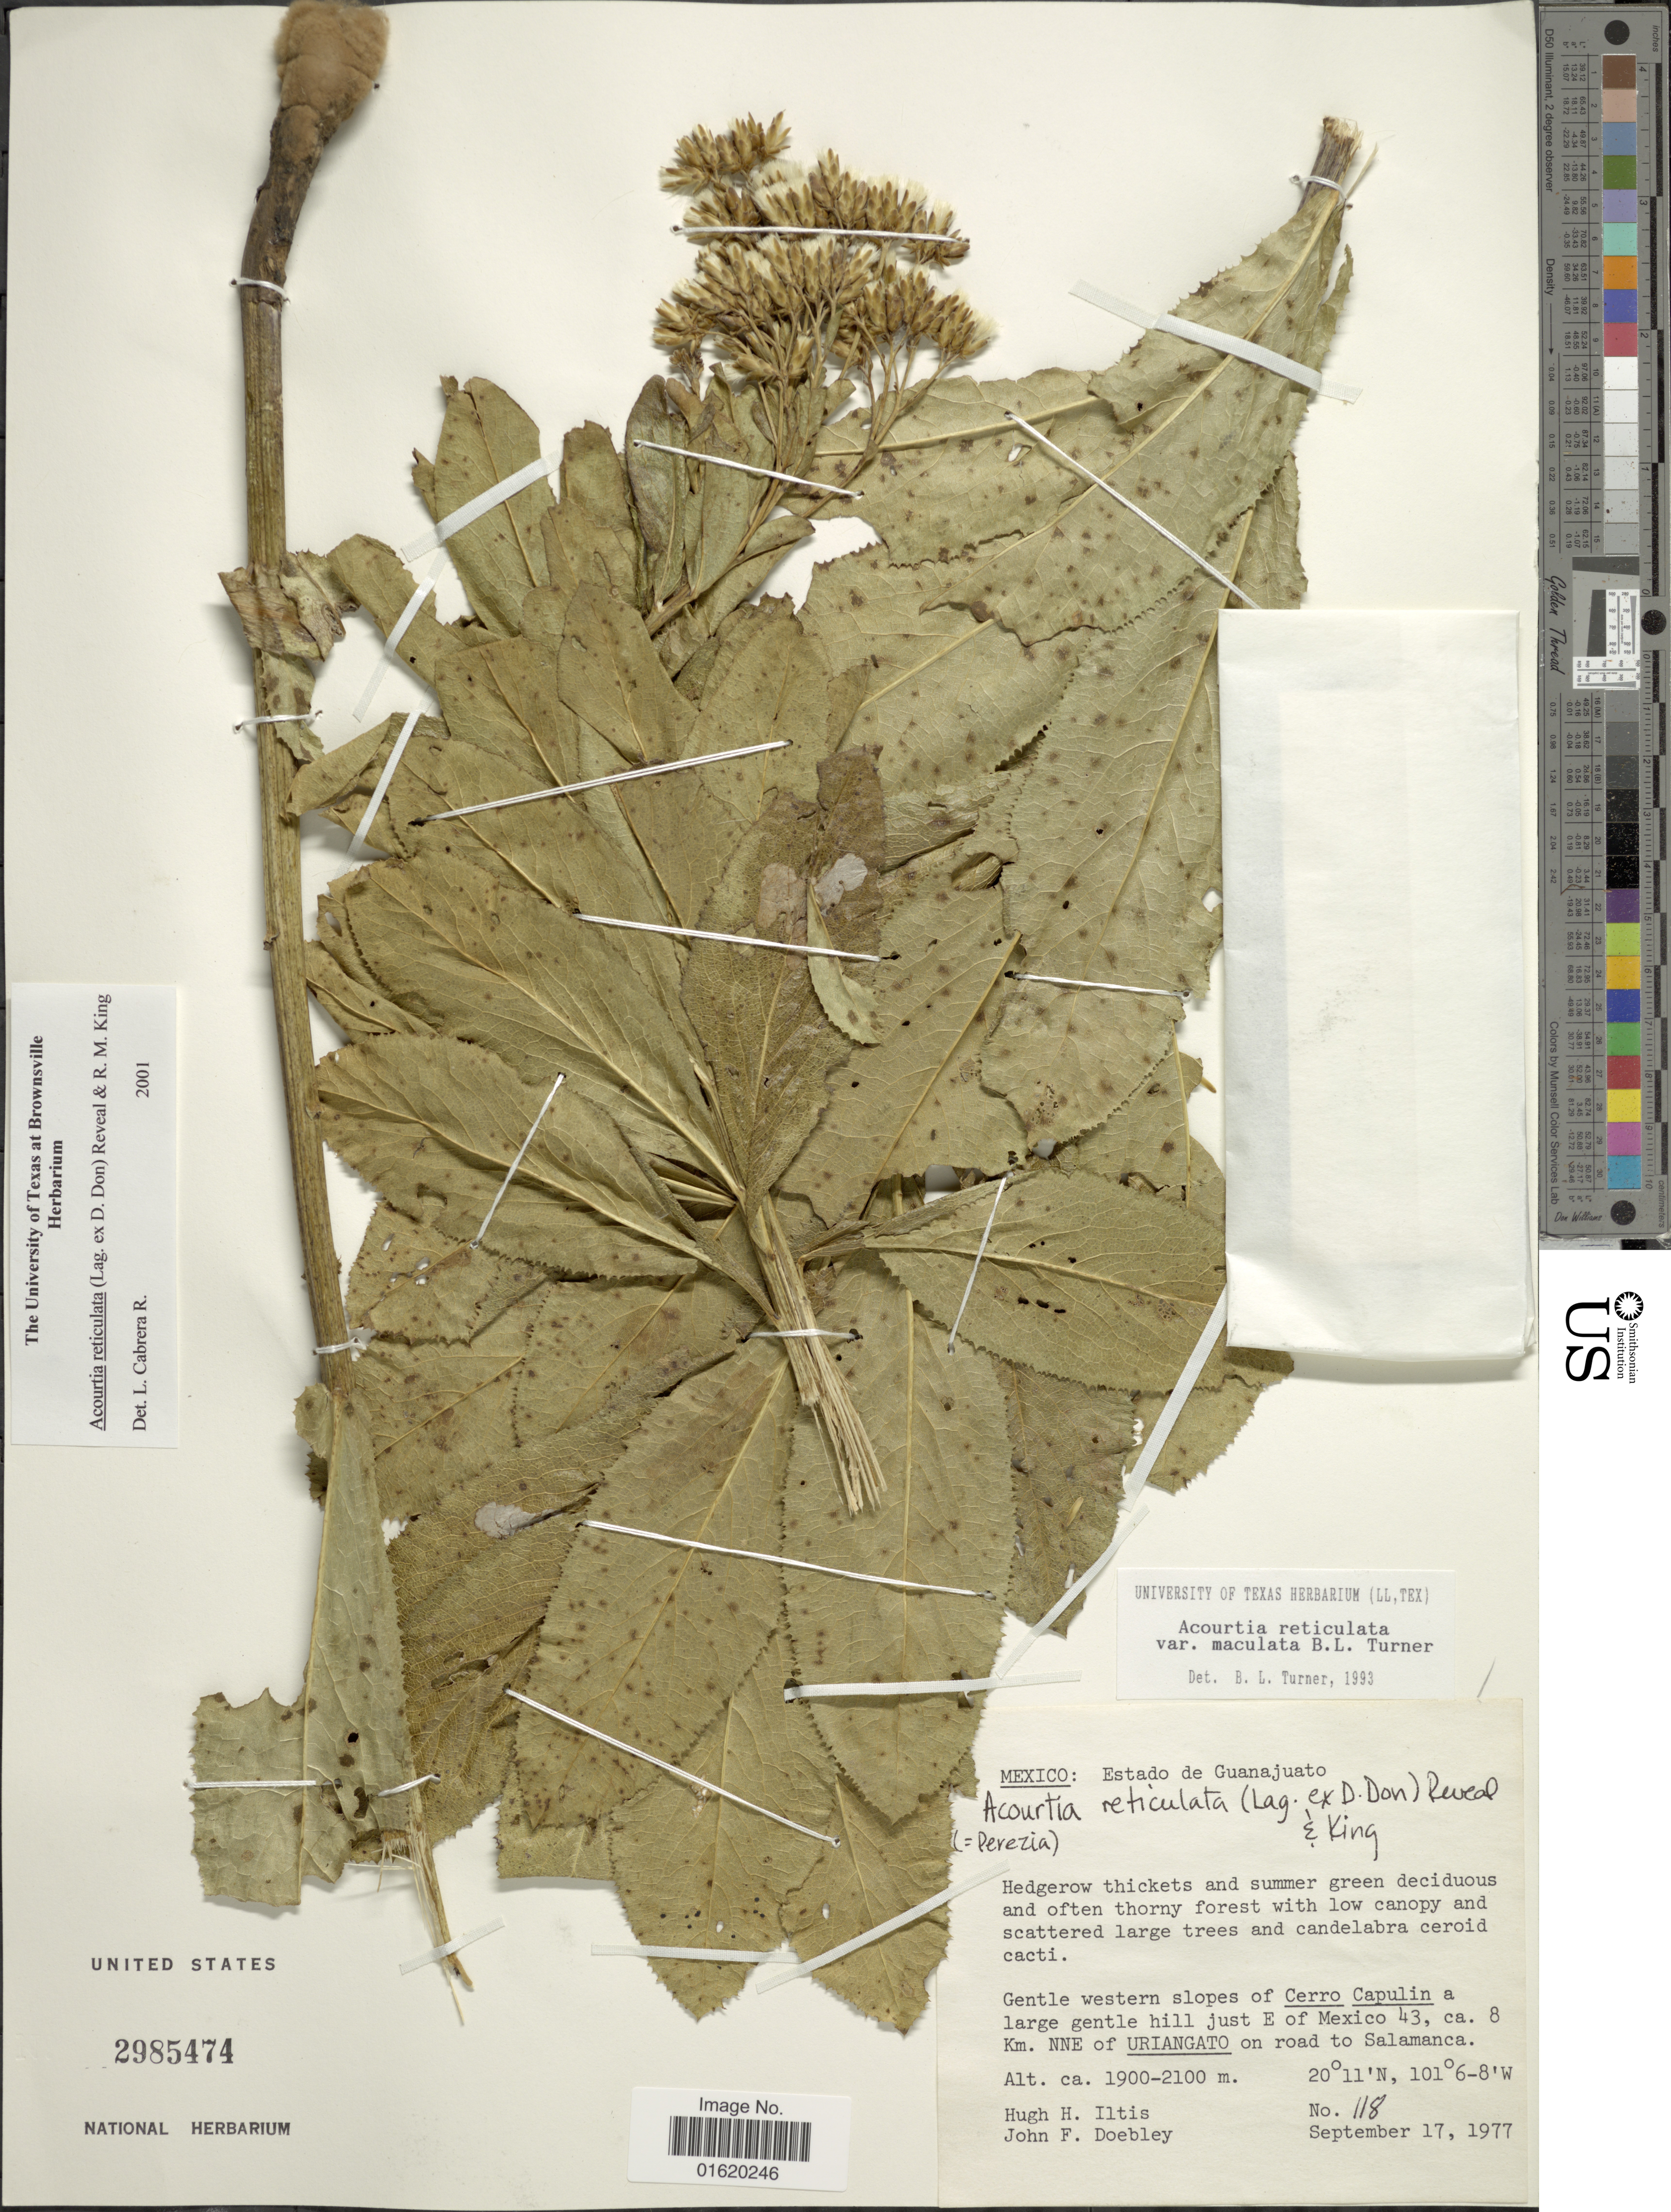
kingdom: Plantae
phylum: Tracheophyta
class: Magnoliopsida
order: Asterales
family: Asteraceae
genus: Acourtia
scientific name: Acourtia reticulata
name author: (Lag. ex D. Don) Reveal & R.M. King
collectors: H. H. Iltis & J. F. Doebley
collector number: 118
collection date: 1977-09-17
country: Mexico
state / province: Guanajuato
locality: Gentle western slope of Cerro Capulin a large gentle hill just E of Mexico 43, ca. 8 km. NNE of Uriangato on road to Salamanca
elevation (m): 1900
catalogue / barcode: US 2985474